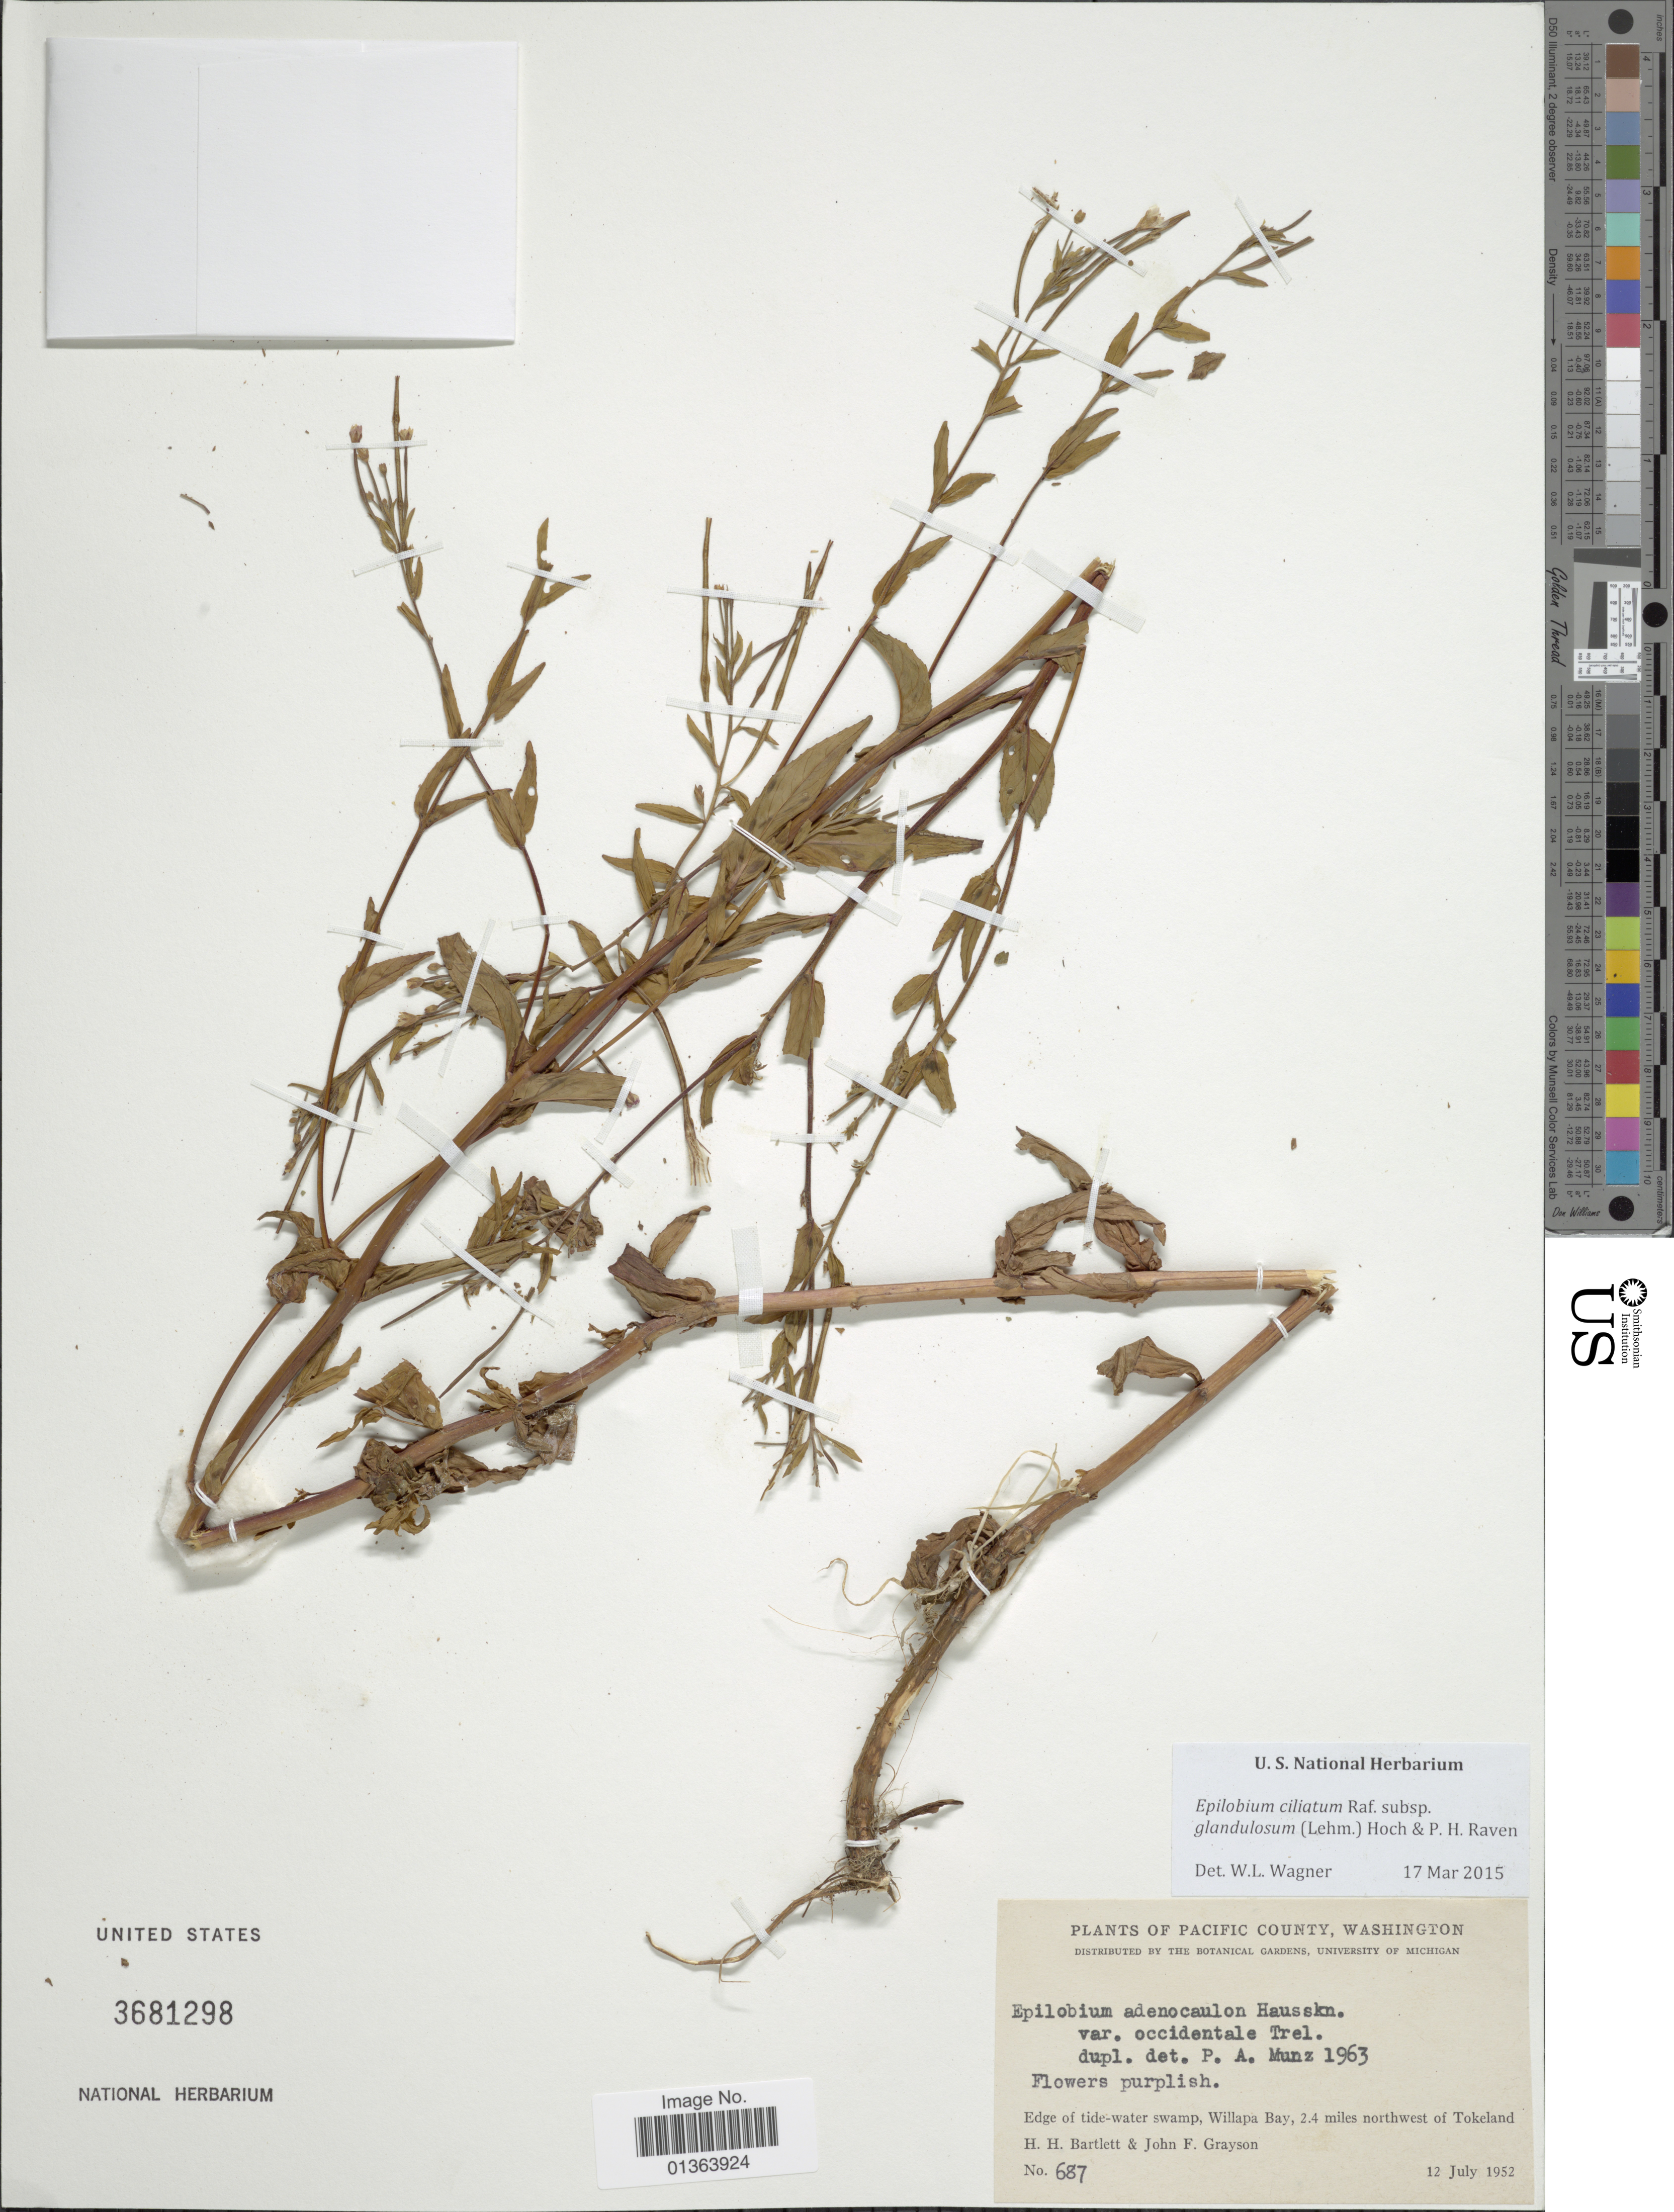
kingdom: Plantae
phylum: Tracheophyta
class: Magnoliopsida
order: Myrtales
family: Onagraceae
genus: Epilobium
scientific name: Epilobium ciliatum subsp. glandulosum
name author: (Lehm.) Hoch & P.H. Raven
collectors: H. H. Bartlett & J. Grayson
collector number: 687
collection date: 1952-07-12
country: United States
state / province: Washington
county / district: Pacific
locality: Pacific County. Edge of tide-water swamp, Willapa Bay, 2.4 miles northwest of Tokeland.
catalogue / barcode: US 3681298